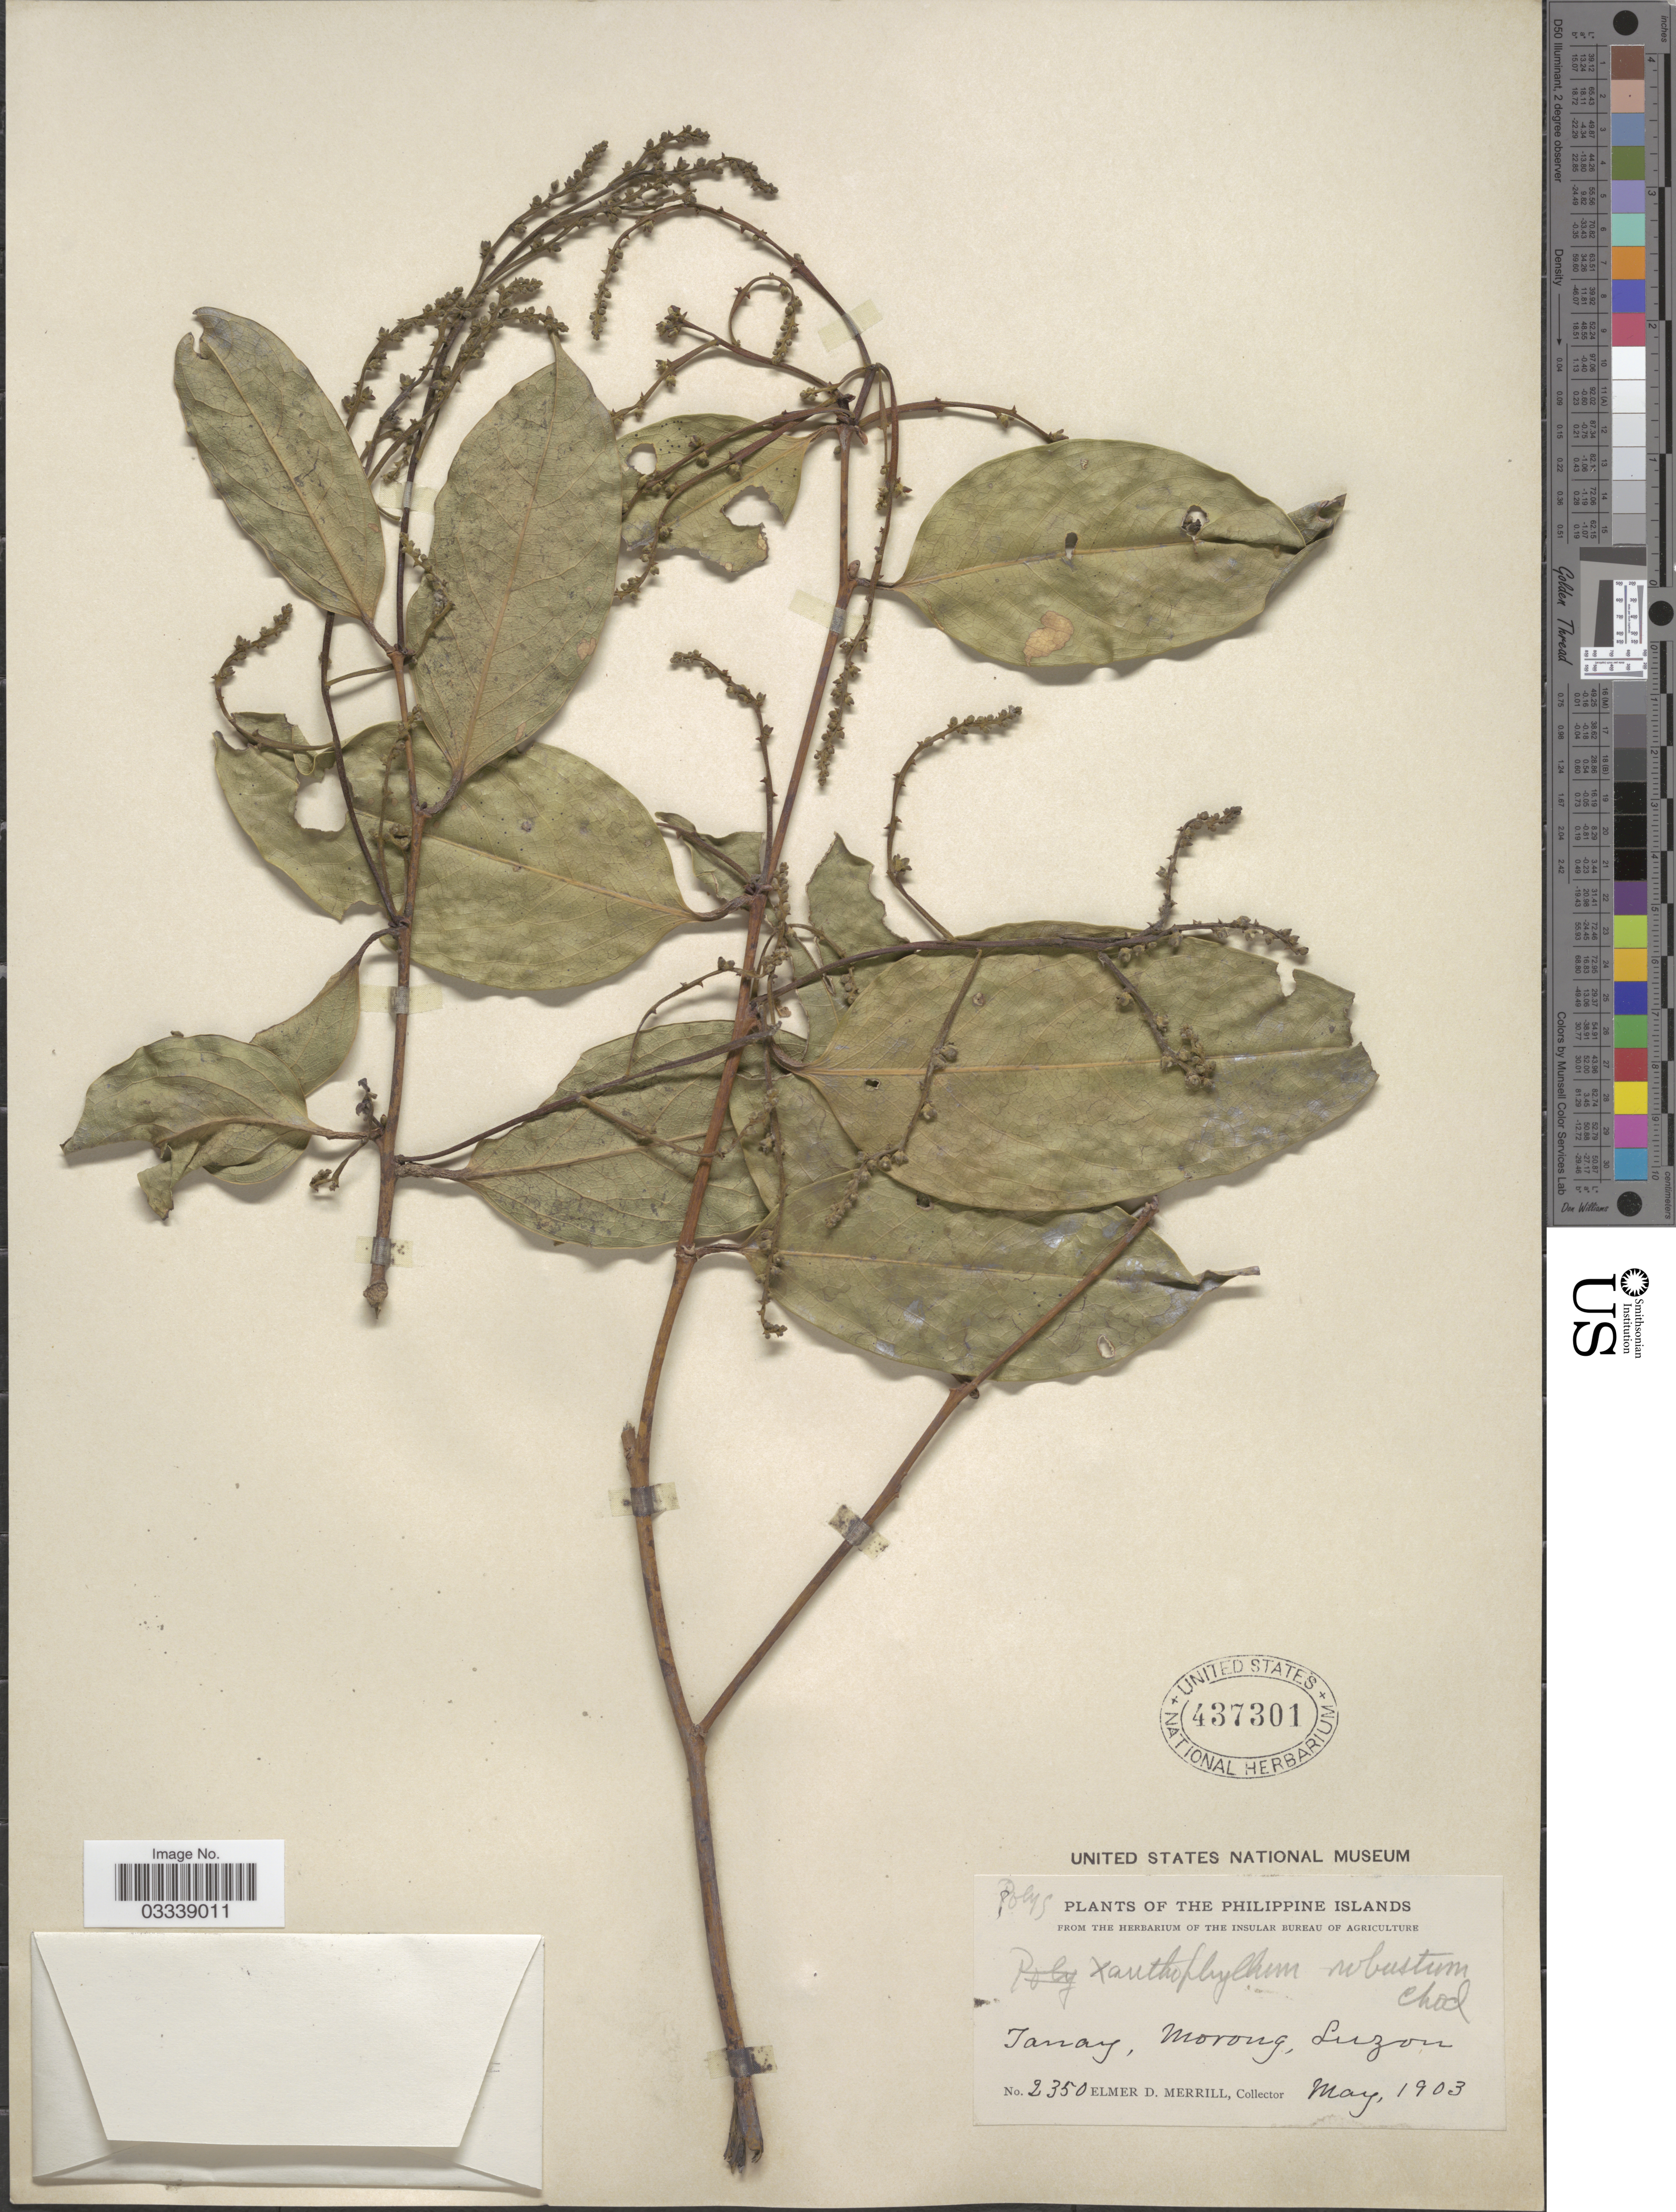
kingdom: Plantae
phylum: Tracheophyta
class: Magnoliopsida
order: Fabales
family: Polygalaceae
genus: Xanthophyllum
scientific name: Xanthophyllum vitellinum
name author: (Blume) D. Dietr.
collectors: E. D. Merrill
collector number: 2350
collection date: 1903-05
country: Philippines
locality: The Philippine Islands. Tanay, Morong, Luzon.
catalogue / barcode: US 437301